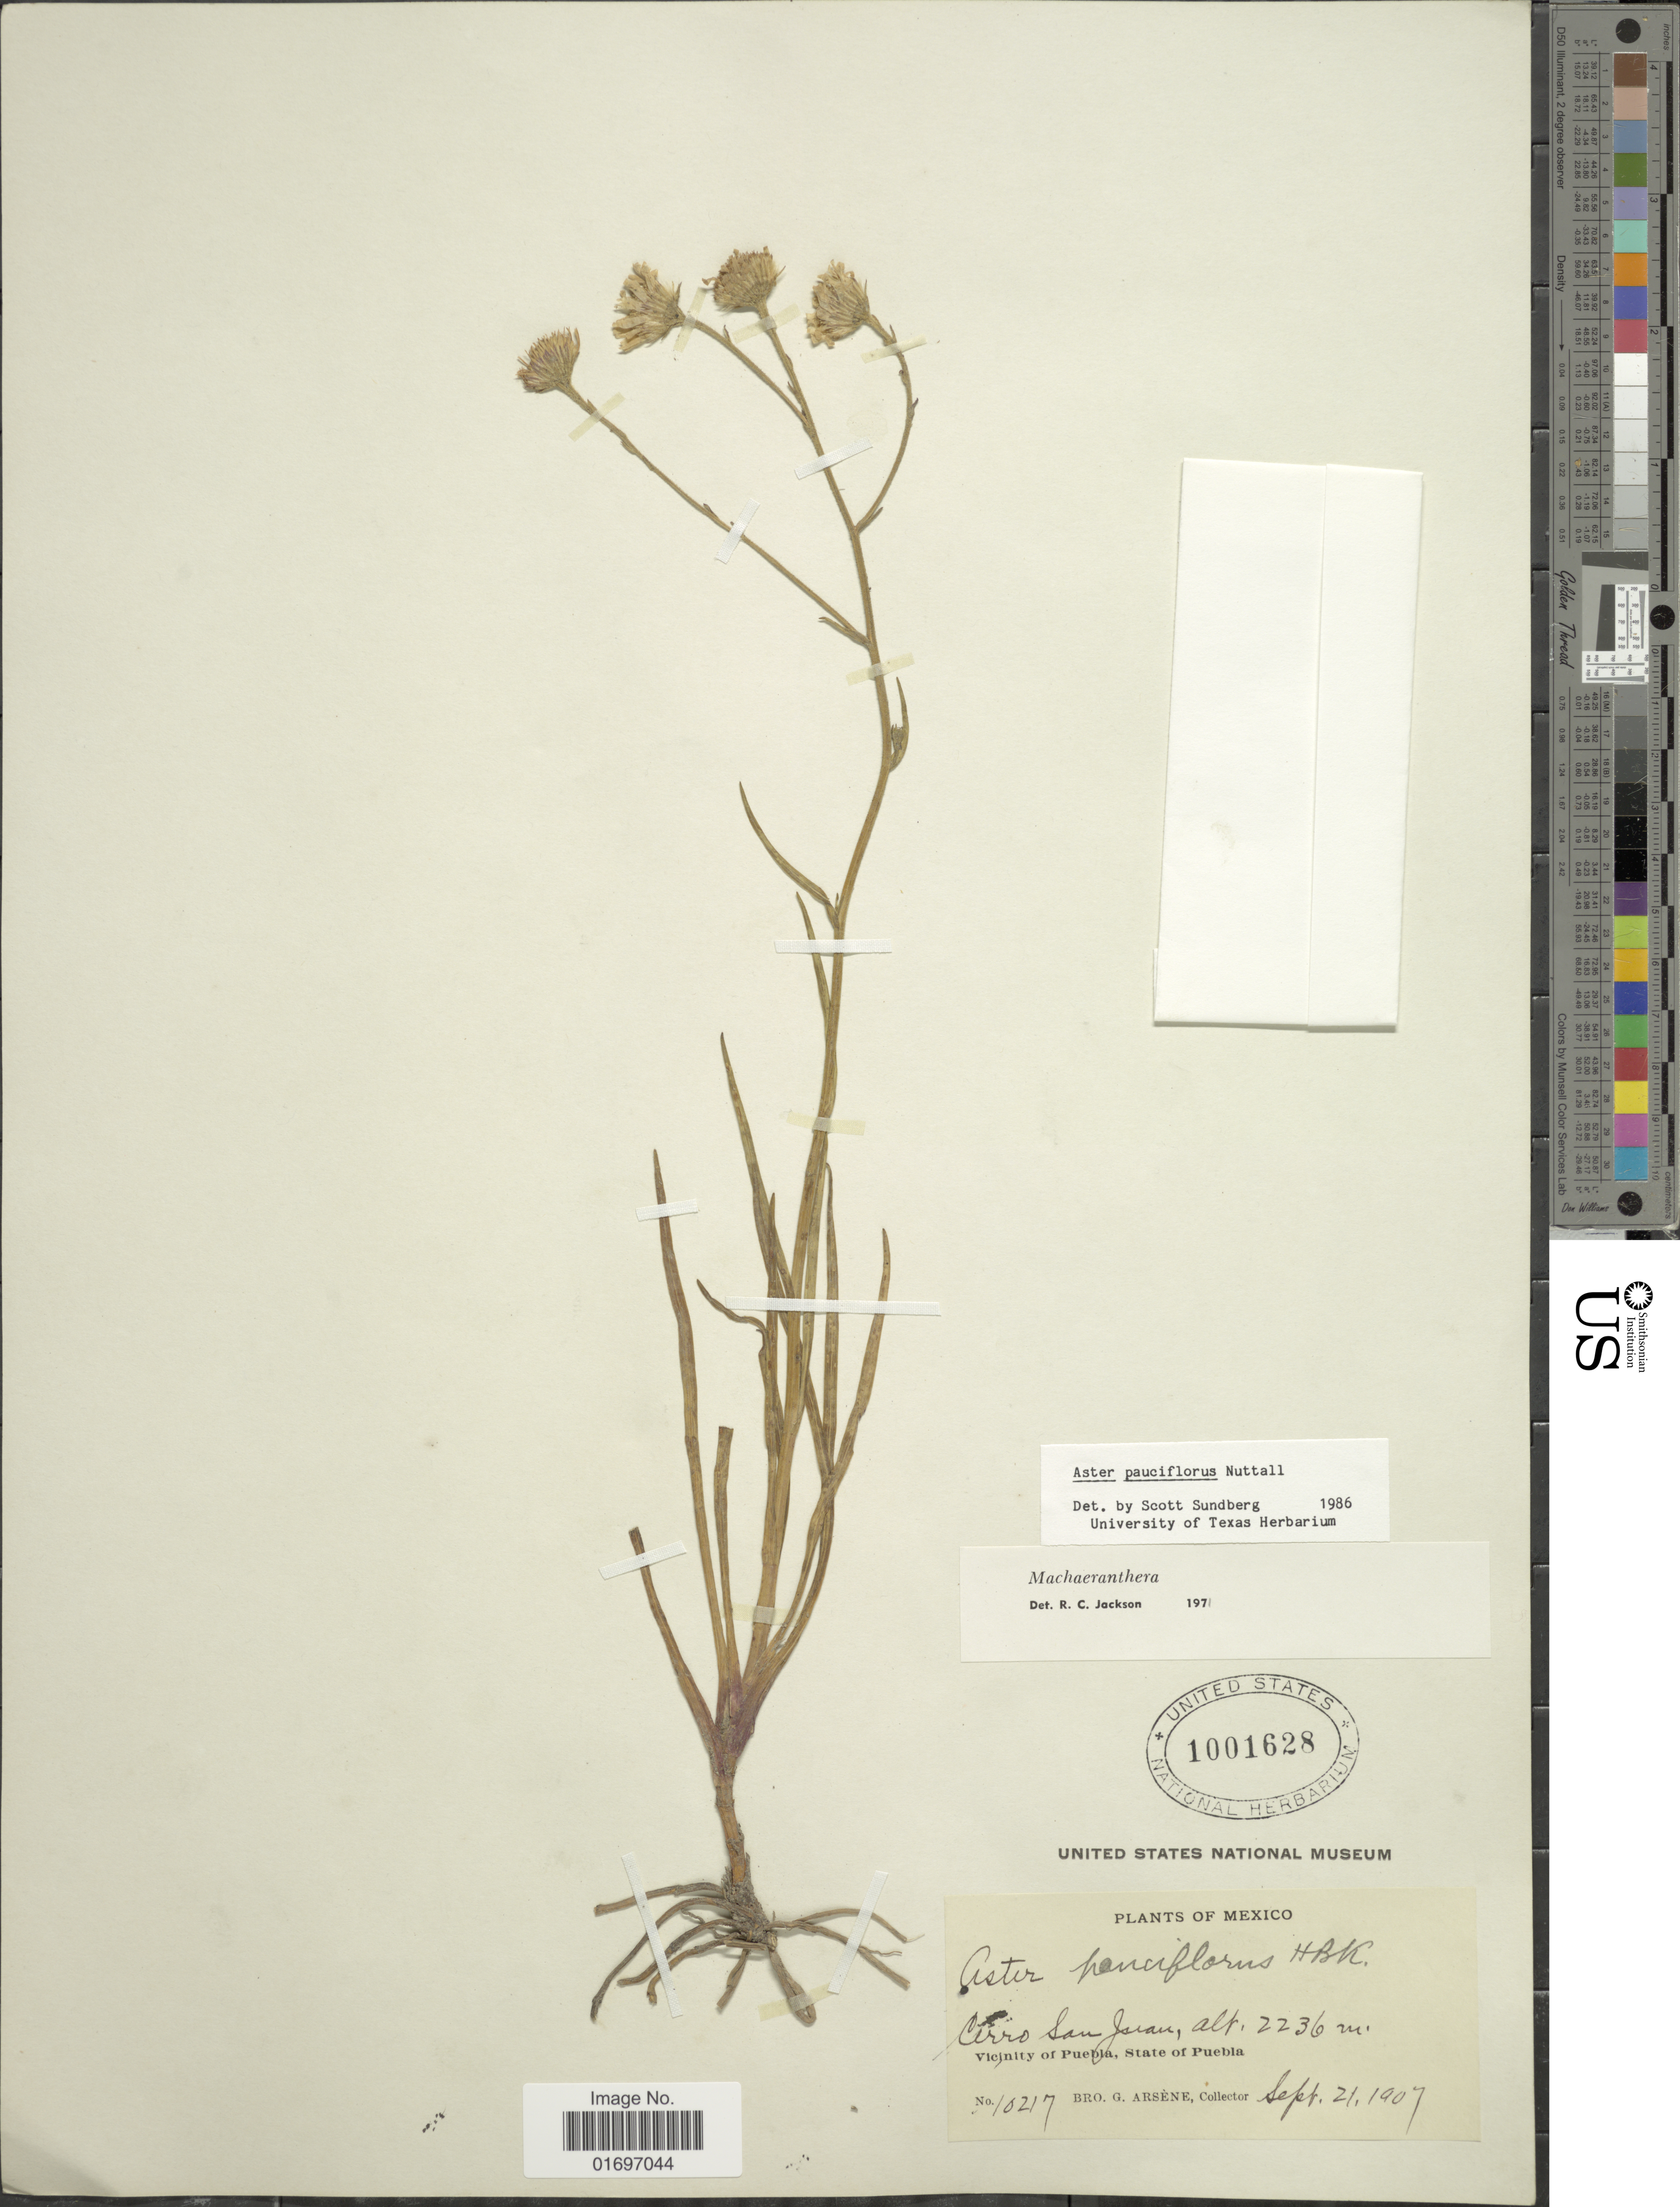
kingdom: Plantae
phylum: Tracheophyta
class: Magnoliopsida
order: Asterales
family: Asteraceae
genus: Almutaster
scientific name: Almutaster pauciflorus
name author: (Nutt.) Á. Löve & D. Löve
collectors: Bro. G. Arsène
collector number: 10217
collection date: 1907-09-21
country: Mexico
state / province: Puebla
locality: Cerro San Juan. Vicinity of Puebla, State of Puebla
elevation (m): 2236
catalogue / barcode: US 1001628